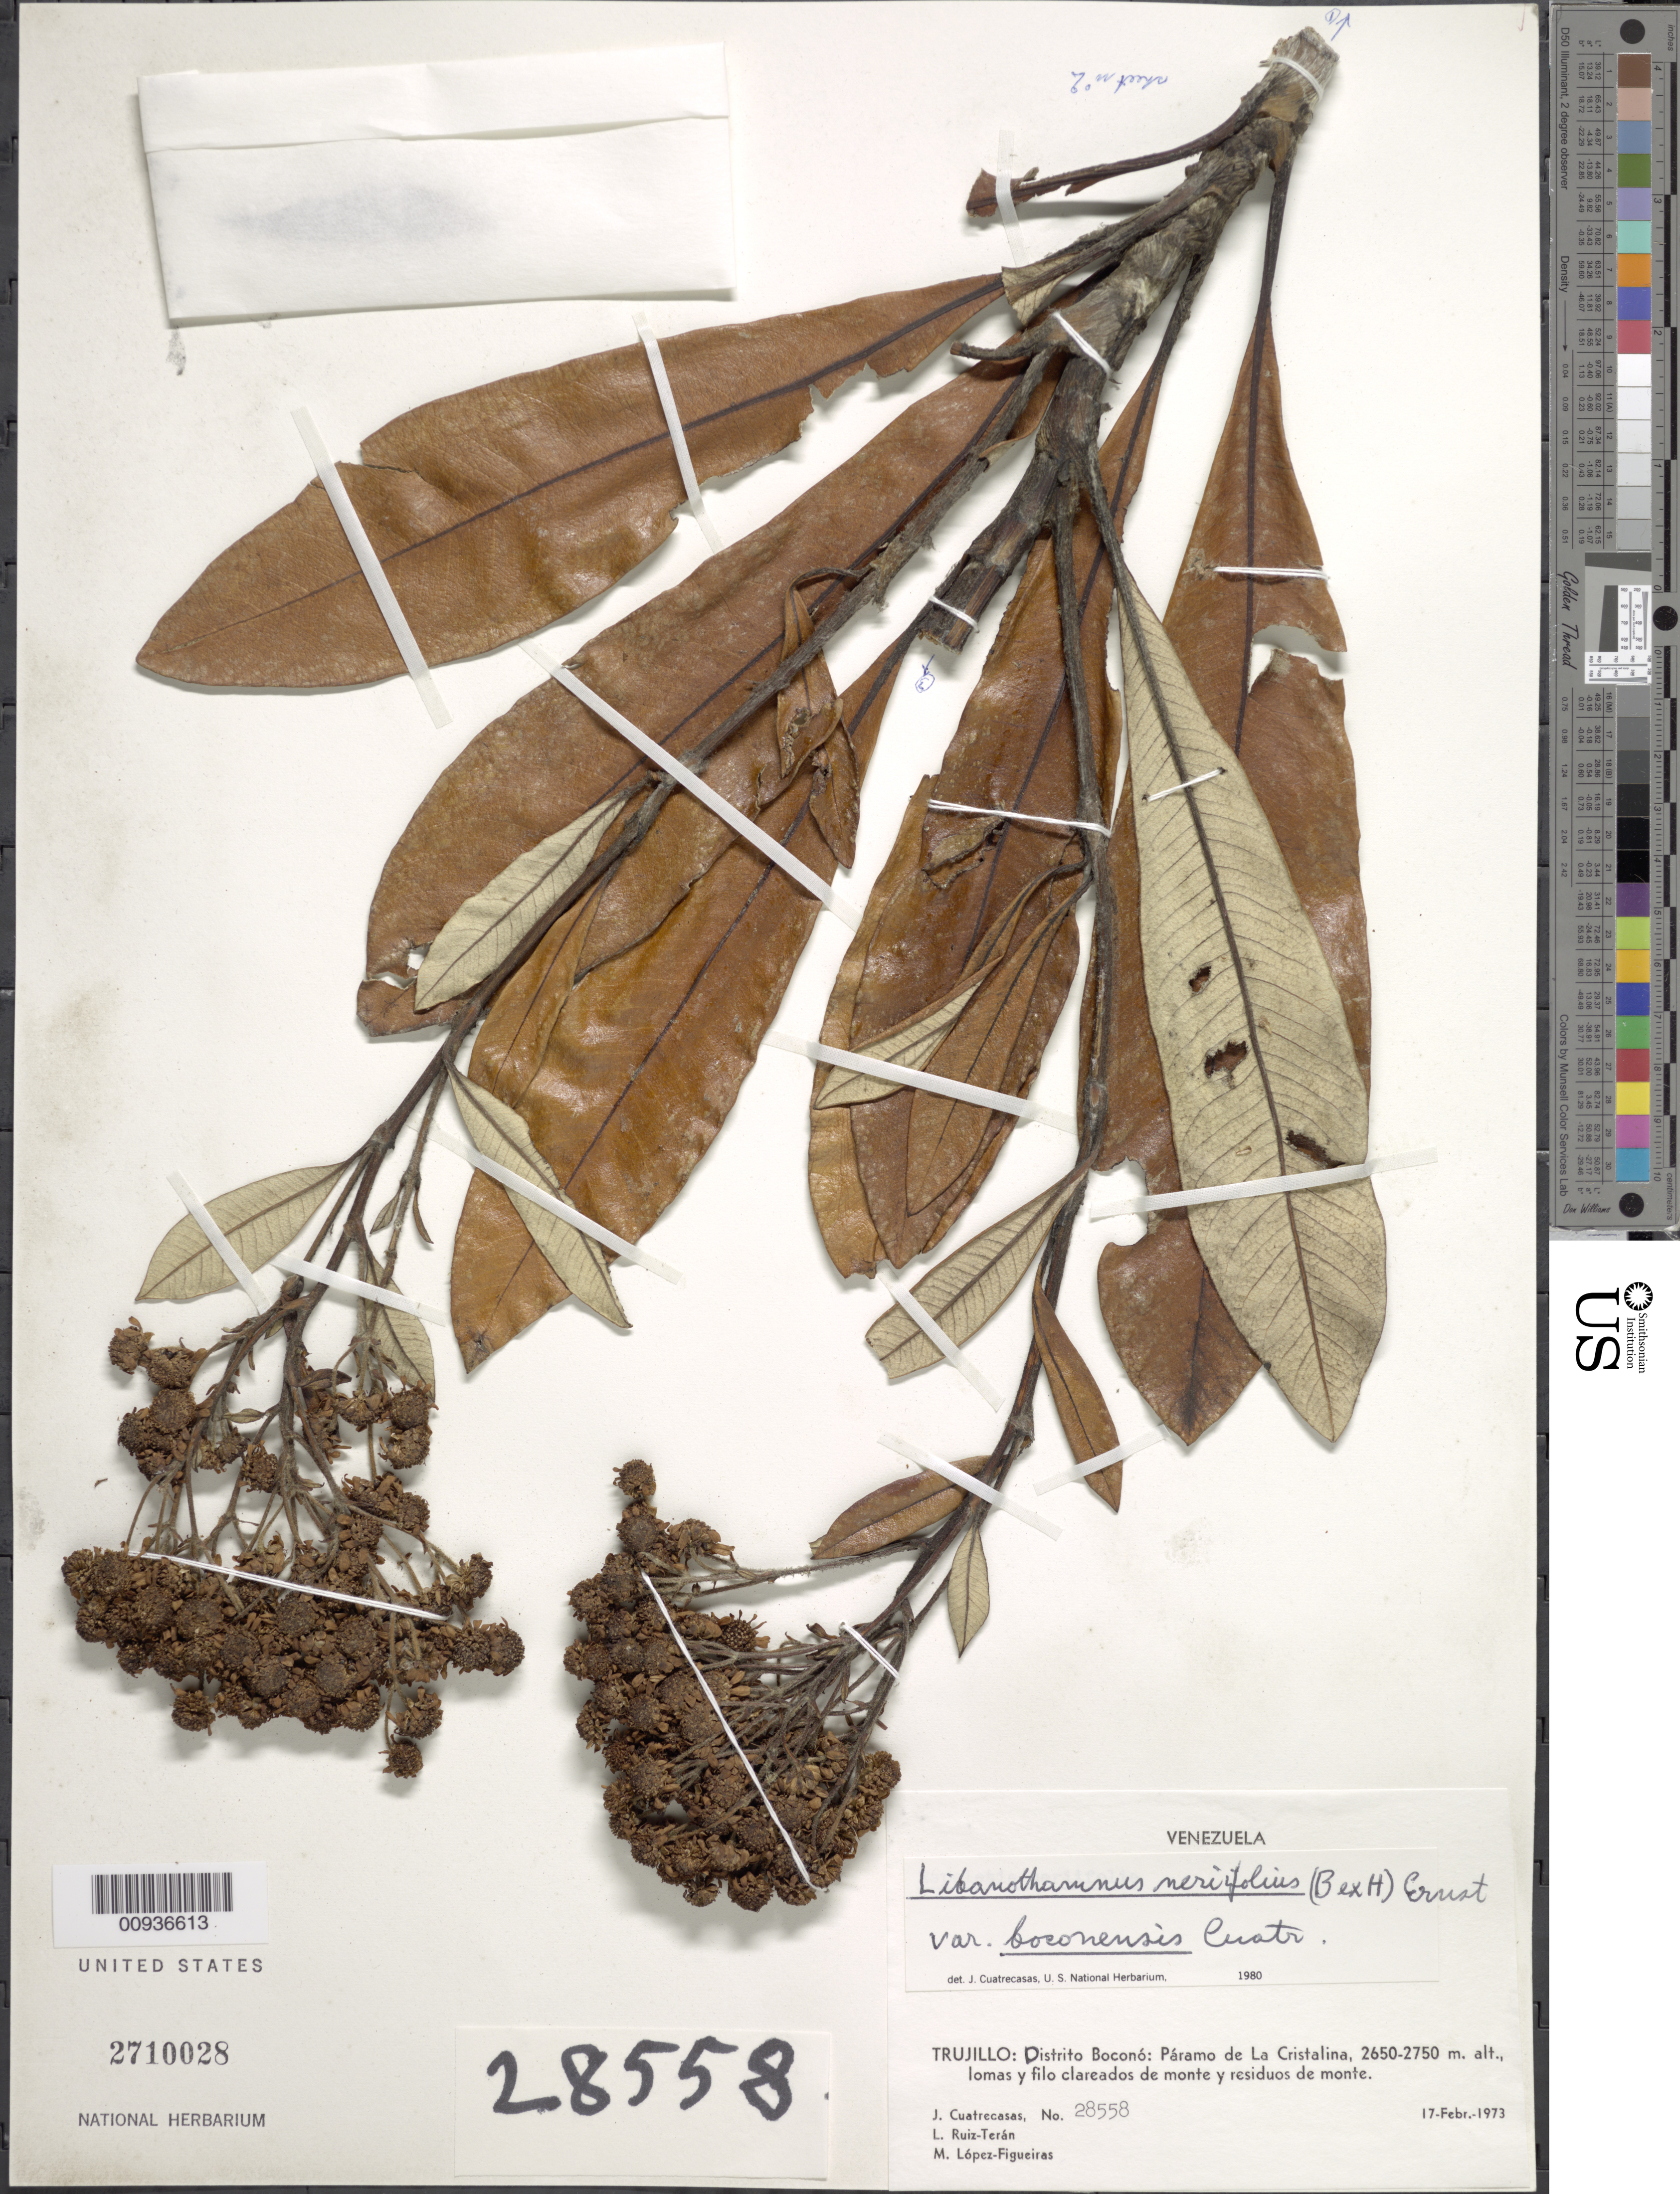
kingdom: Plantae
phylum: Tracheophyta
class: Magnoliopsida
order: Asterales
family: Asteraceae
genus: Libanothamnus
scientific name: Libanothamnus neriifolius var. boconensis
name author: Cuatrec.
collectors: J. Cuatrecasas, L. E. Ruíz-Terán & M. López Figueiras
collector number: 28558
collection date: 1973-02-17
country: Venezuela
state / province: Trujillo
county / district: Boconó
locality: Páramo de La Cristalina.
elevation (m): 2560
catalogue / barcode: US 2710028